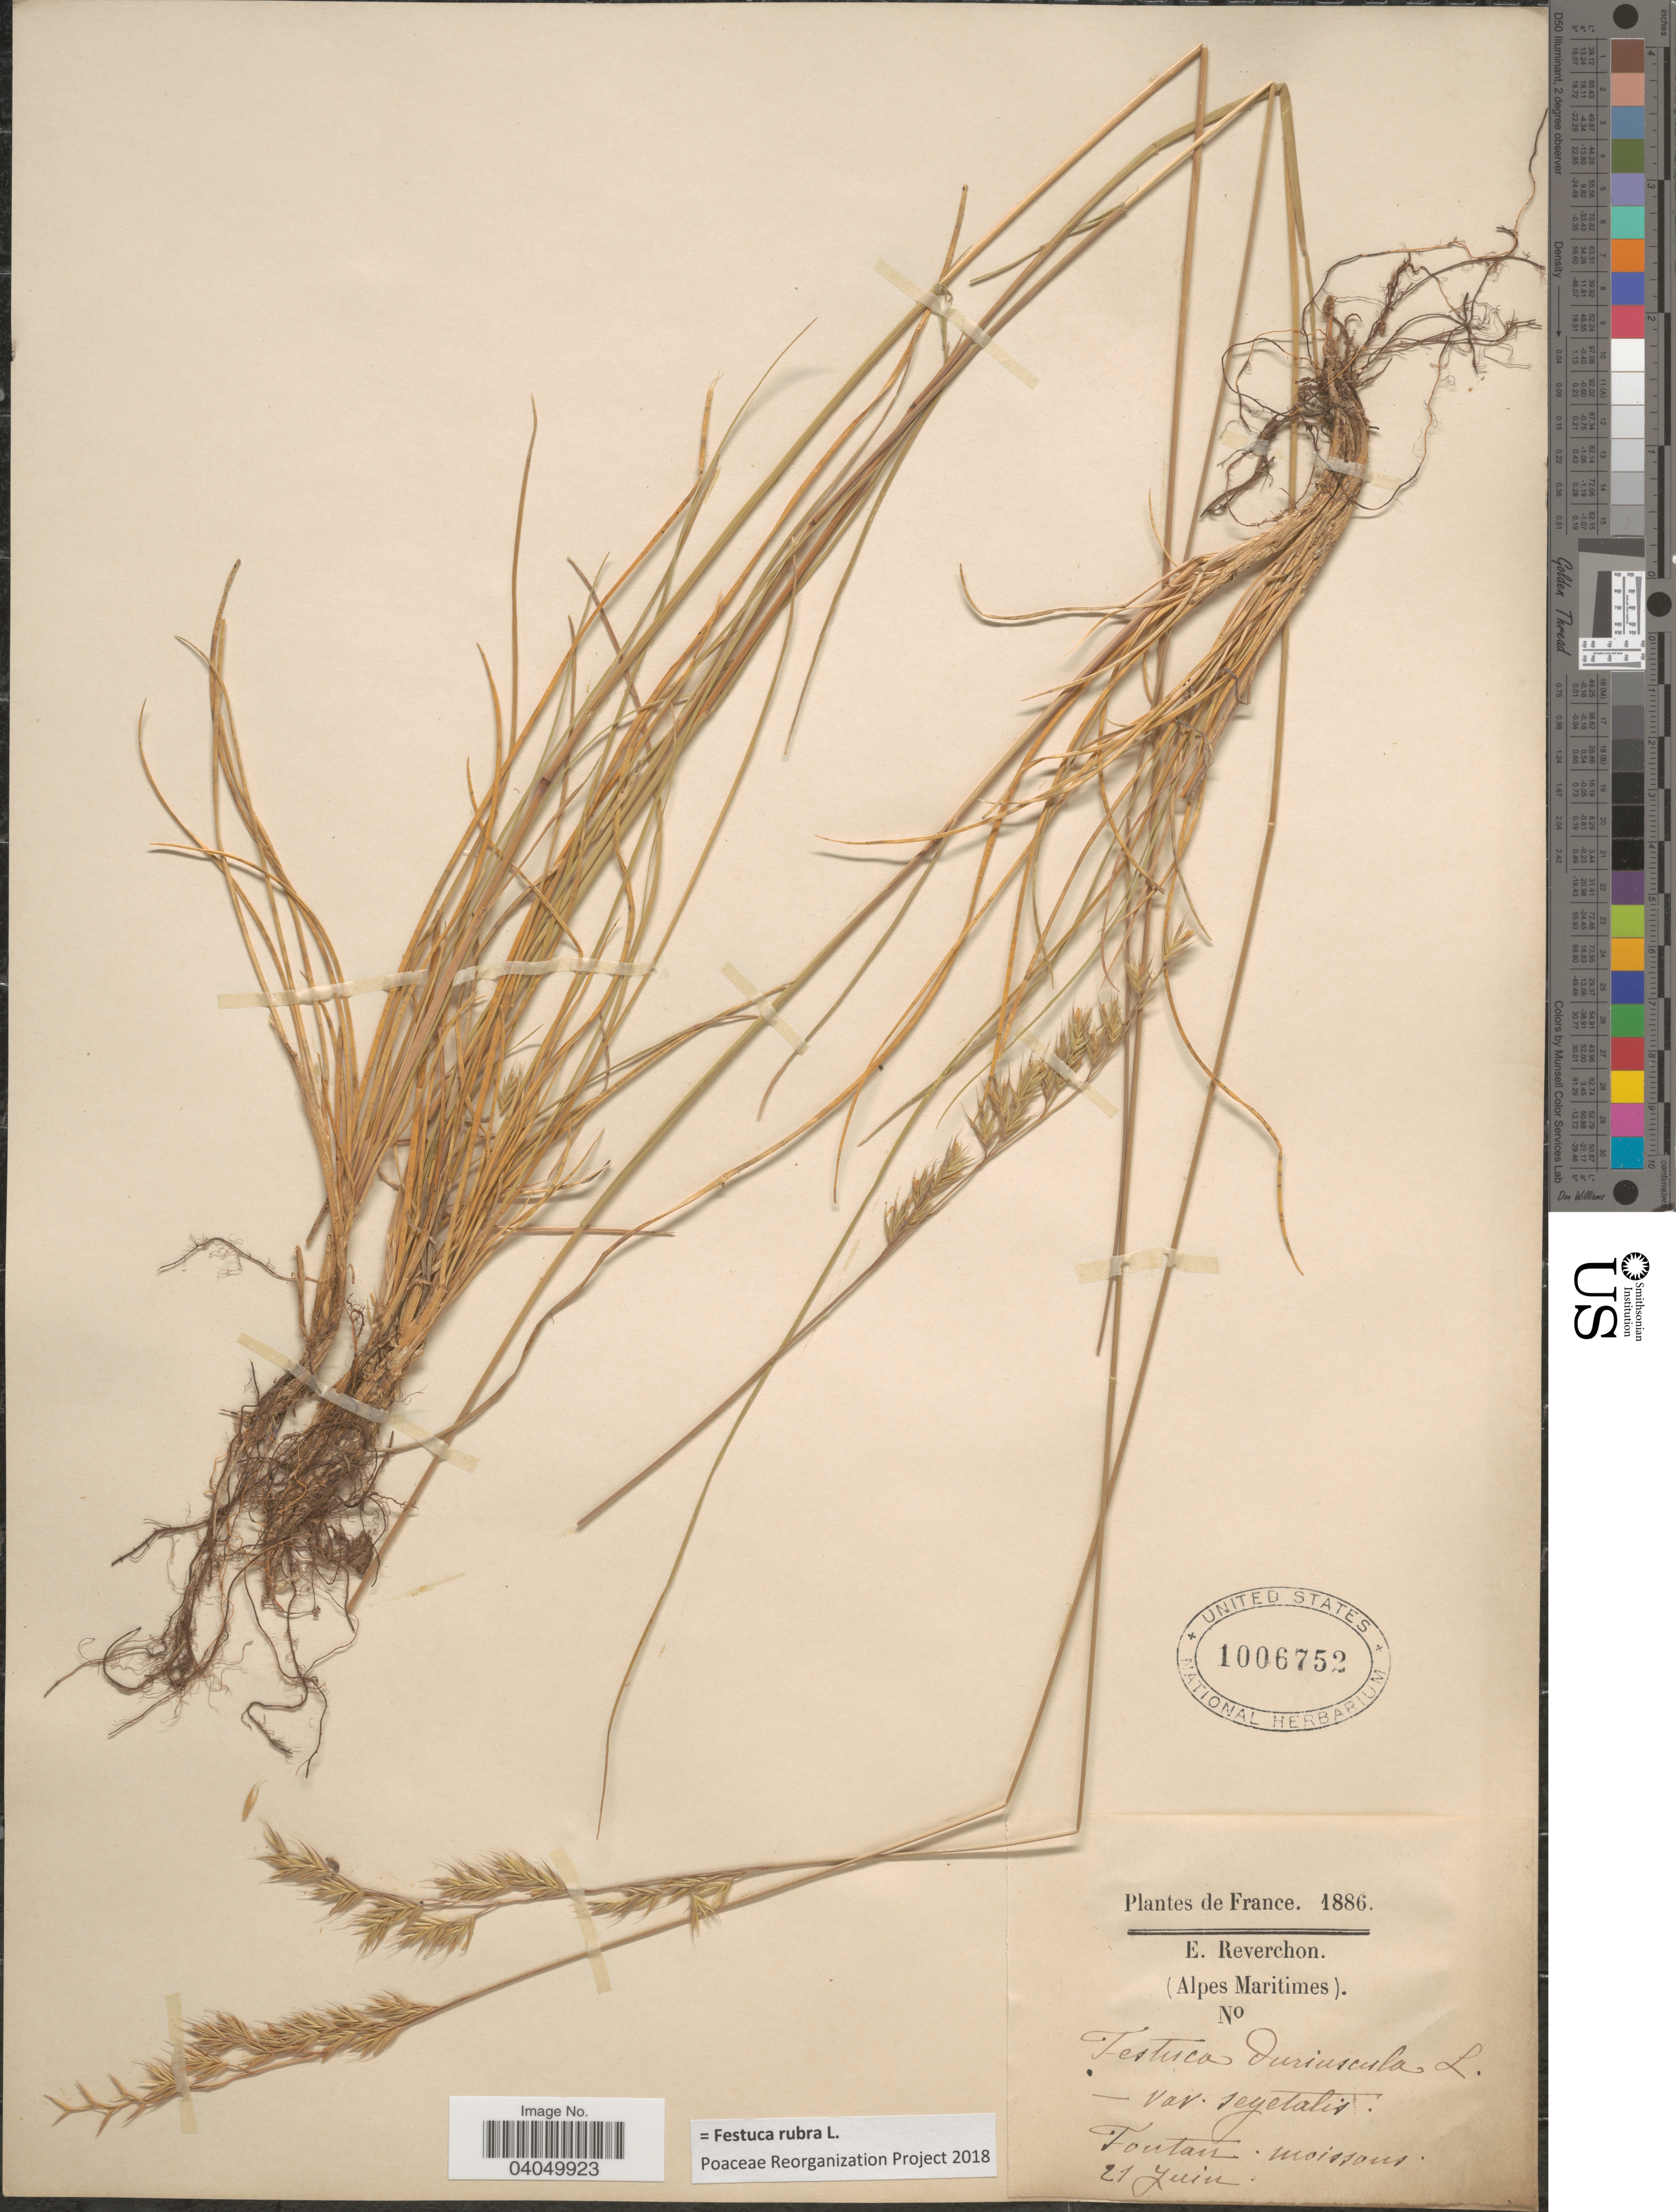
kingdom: Plantae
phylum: Tracheophyta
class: Liliopsida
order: Poales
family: Poaceae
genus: Festuca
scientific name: Festuca rubra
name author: L.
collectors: E. Reverchon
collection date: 1886-06-21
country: France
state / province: Provence-Alpes-Côte d'Azur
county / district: Alpes-Maritimes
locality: (Alpes Maritimes). Fontan moissons. [interpreted]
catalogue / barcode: US 1006752